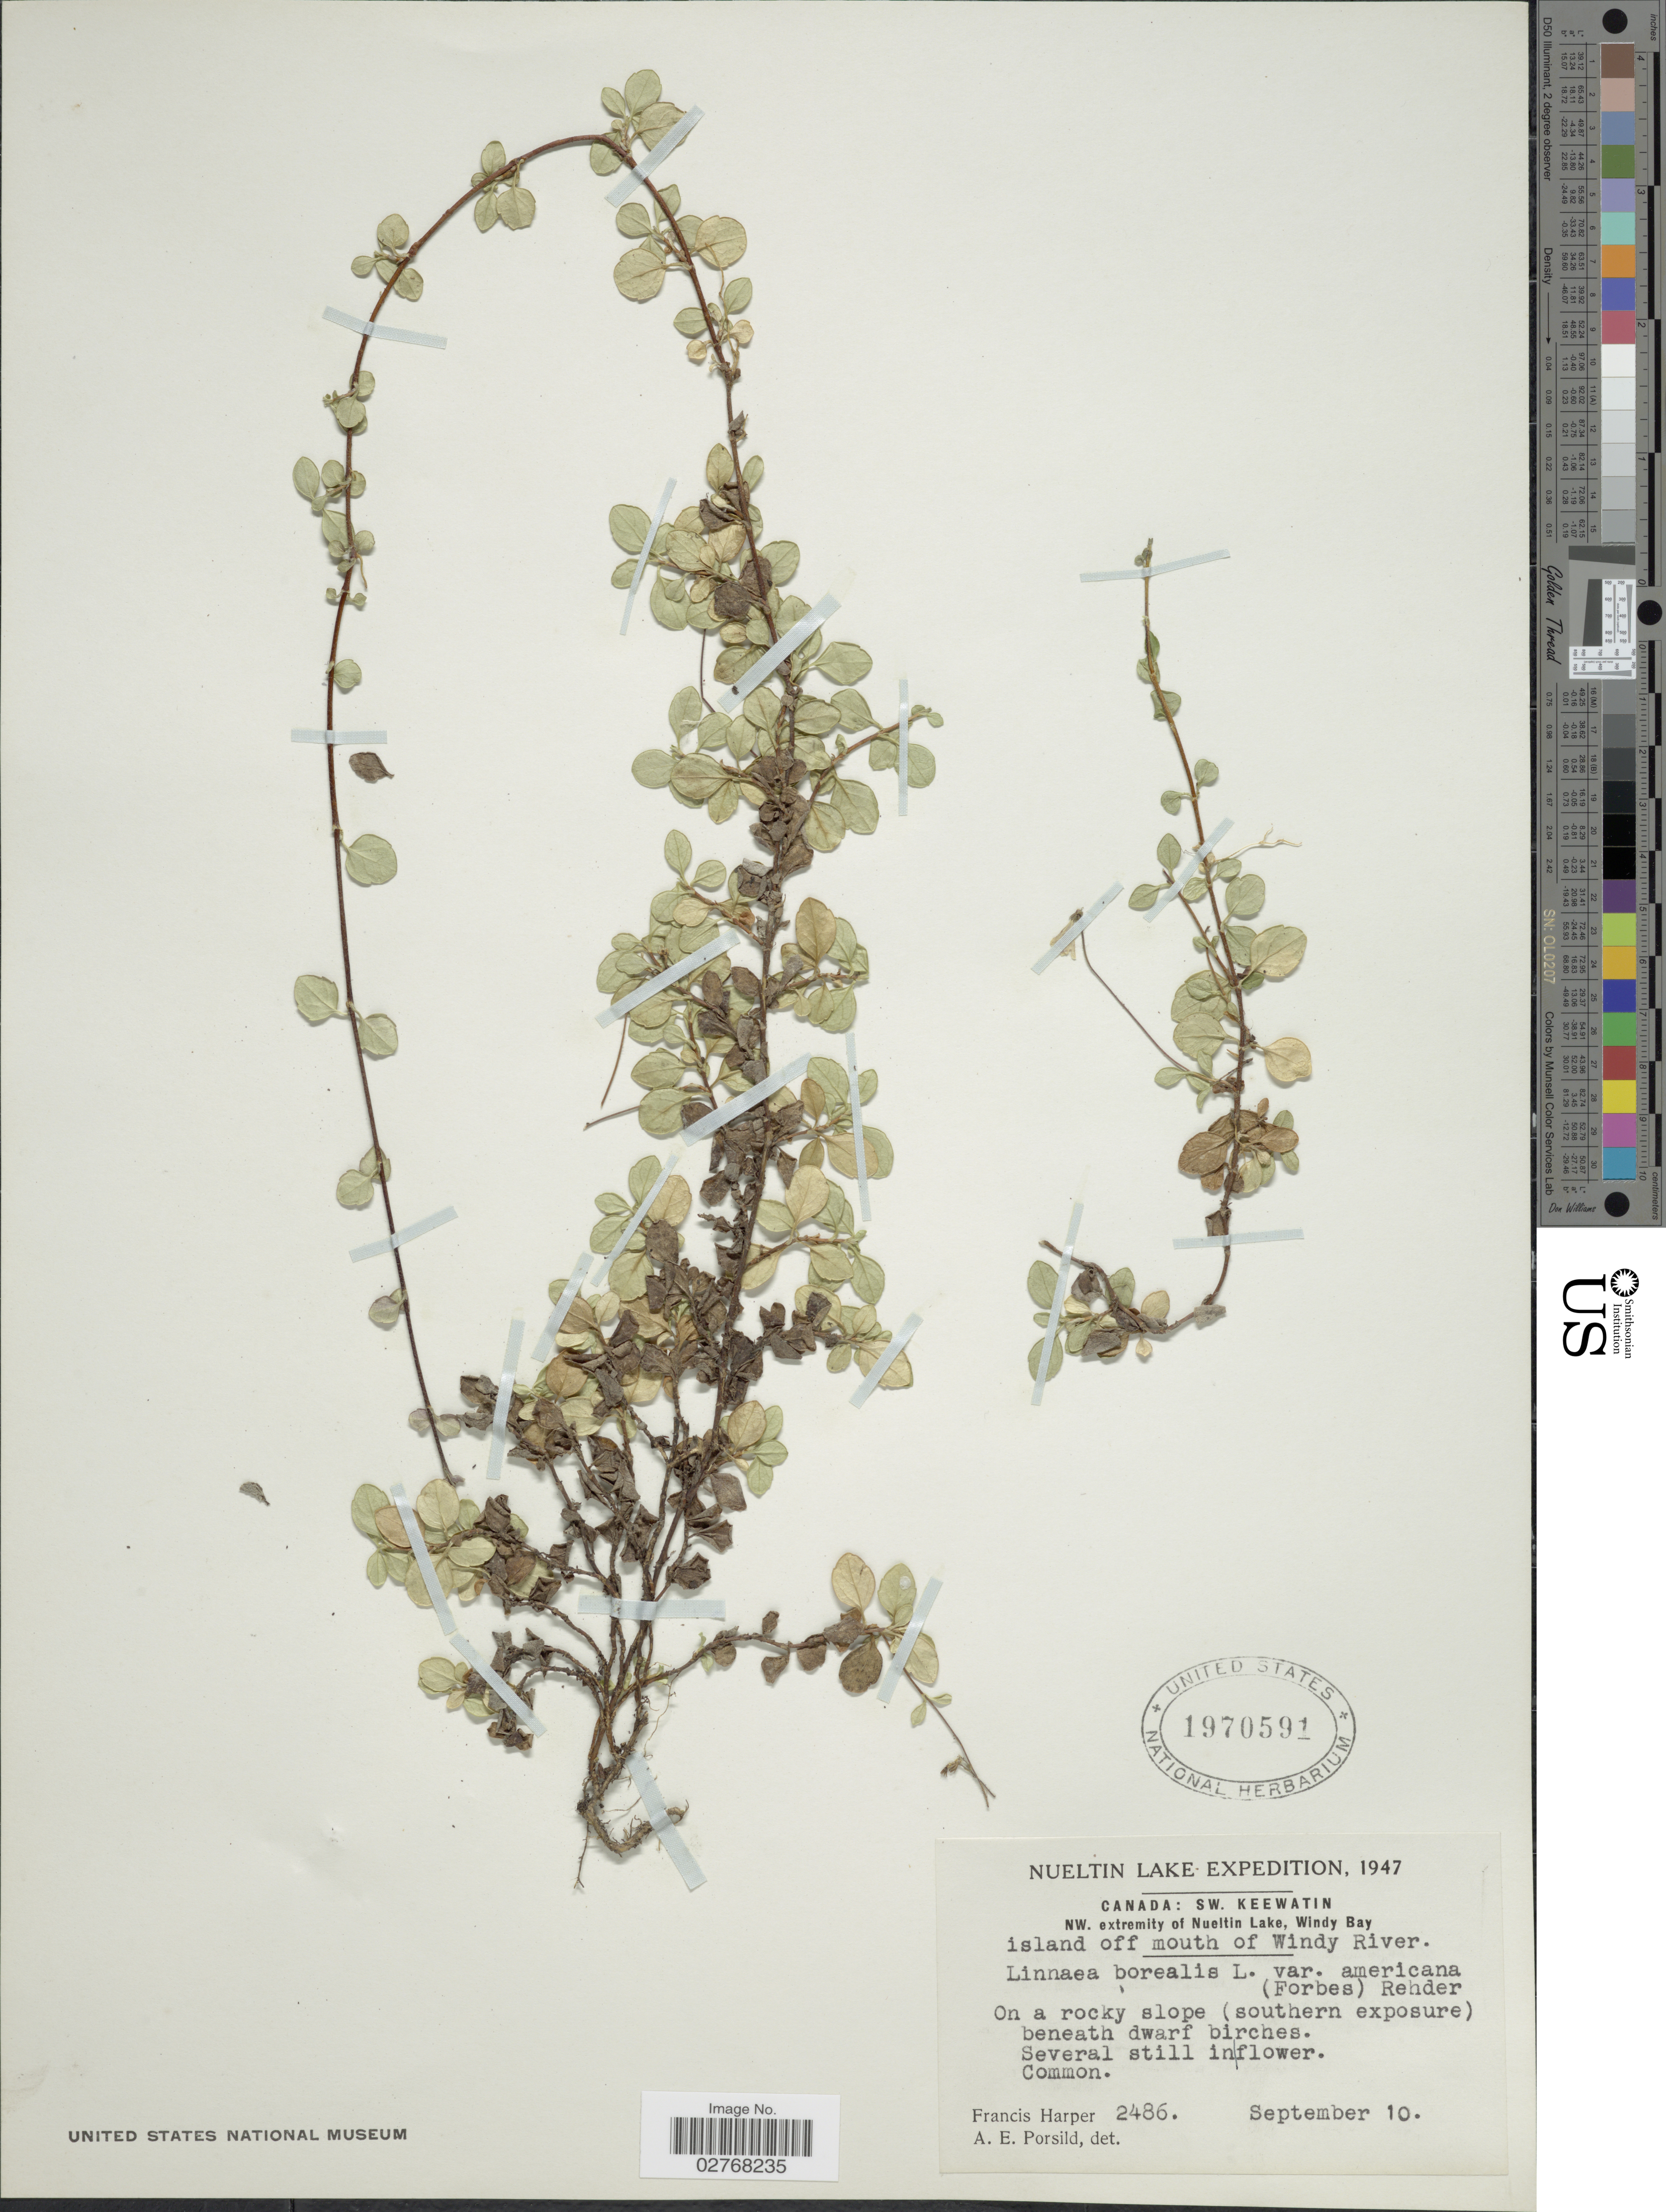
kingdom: Plantae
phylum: Tracheophyta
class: Magnoliopsida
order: Dipsacales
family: Caprifoliaceae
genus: Linnaea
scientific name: Linnaea borealis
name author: L.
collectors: F. Harper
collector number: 2486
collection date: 1947-09-10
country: Canada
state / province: Nunavut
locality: Nueltin Lake. SW. Keewatin. NW. extremity of Nueltin Lake, Windy Bay. Island off mouth of Windy River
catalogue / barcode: US 1970591